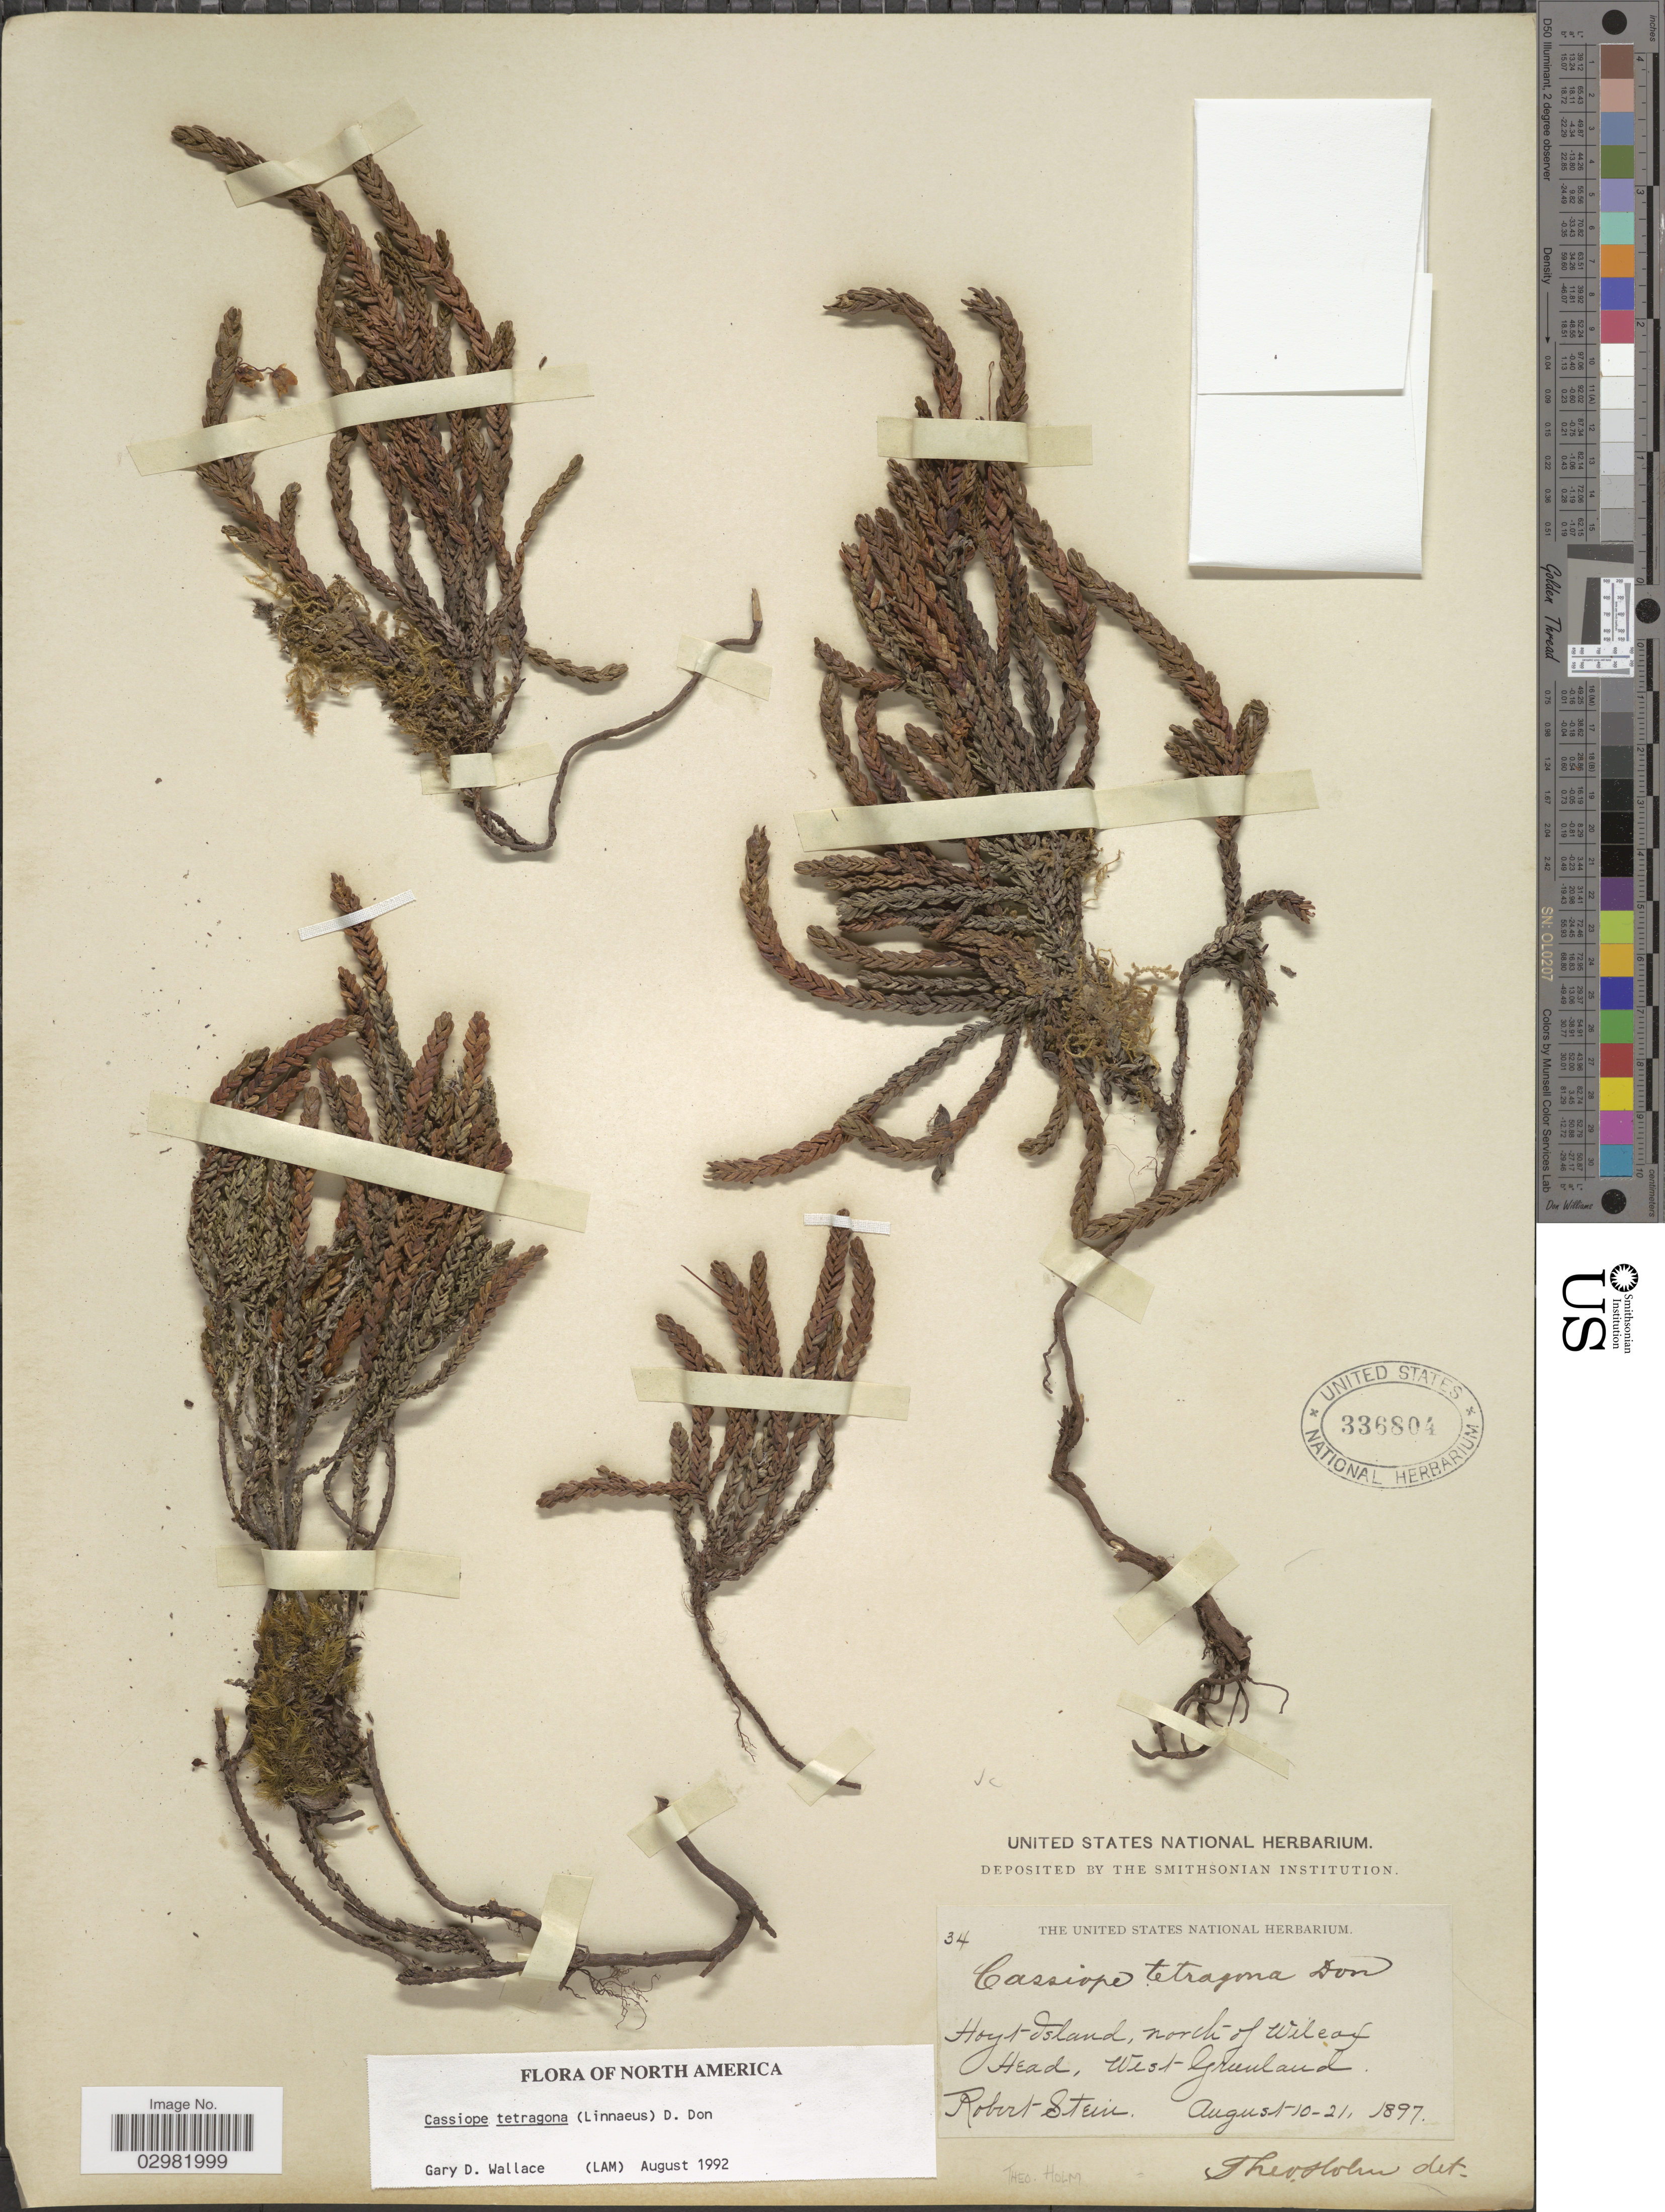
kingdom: Plantae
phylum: Tracheophyta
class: Magnoliopsida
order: Ericales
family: Ericaceae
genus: Cassiope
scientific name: Cassiope tetragona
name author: (L.) D. Don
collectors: R. Stein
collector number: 34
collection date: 1897-08-10/1897-08-21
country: Greenland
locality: Hoyt Island, north of Wilcox Head, West Greenland.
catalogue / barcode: US 336804